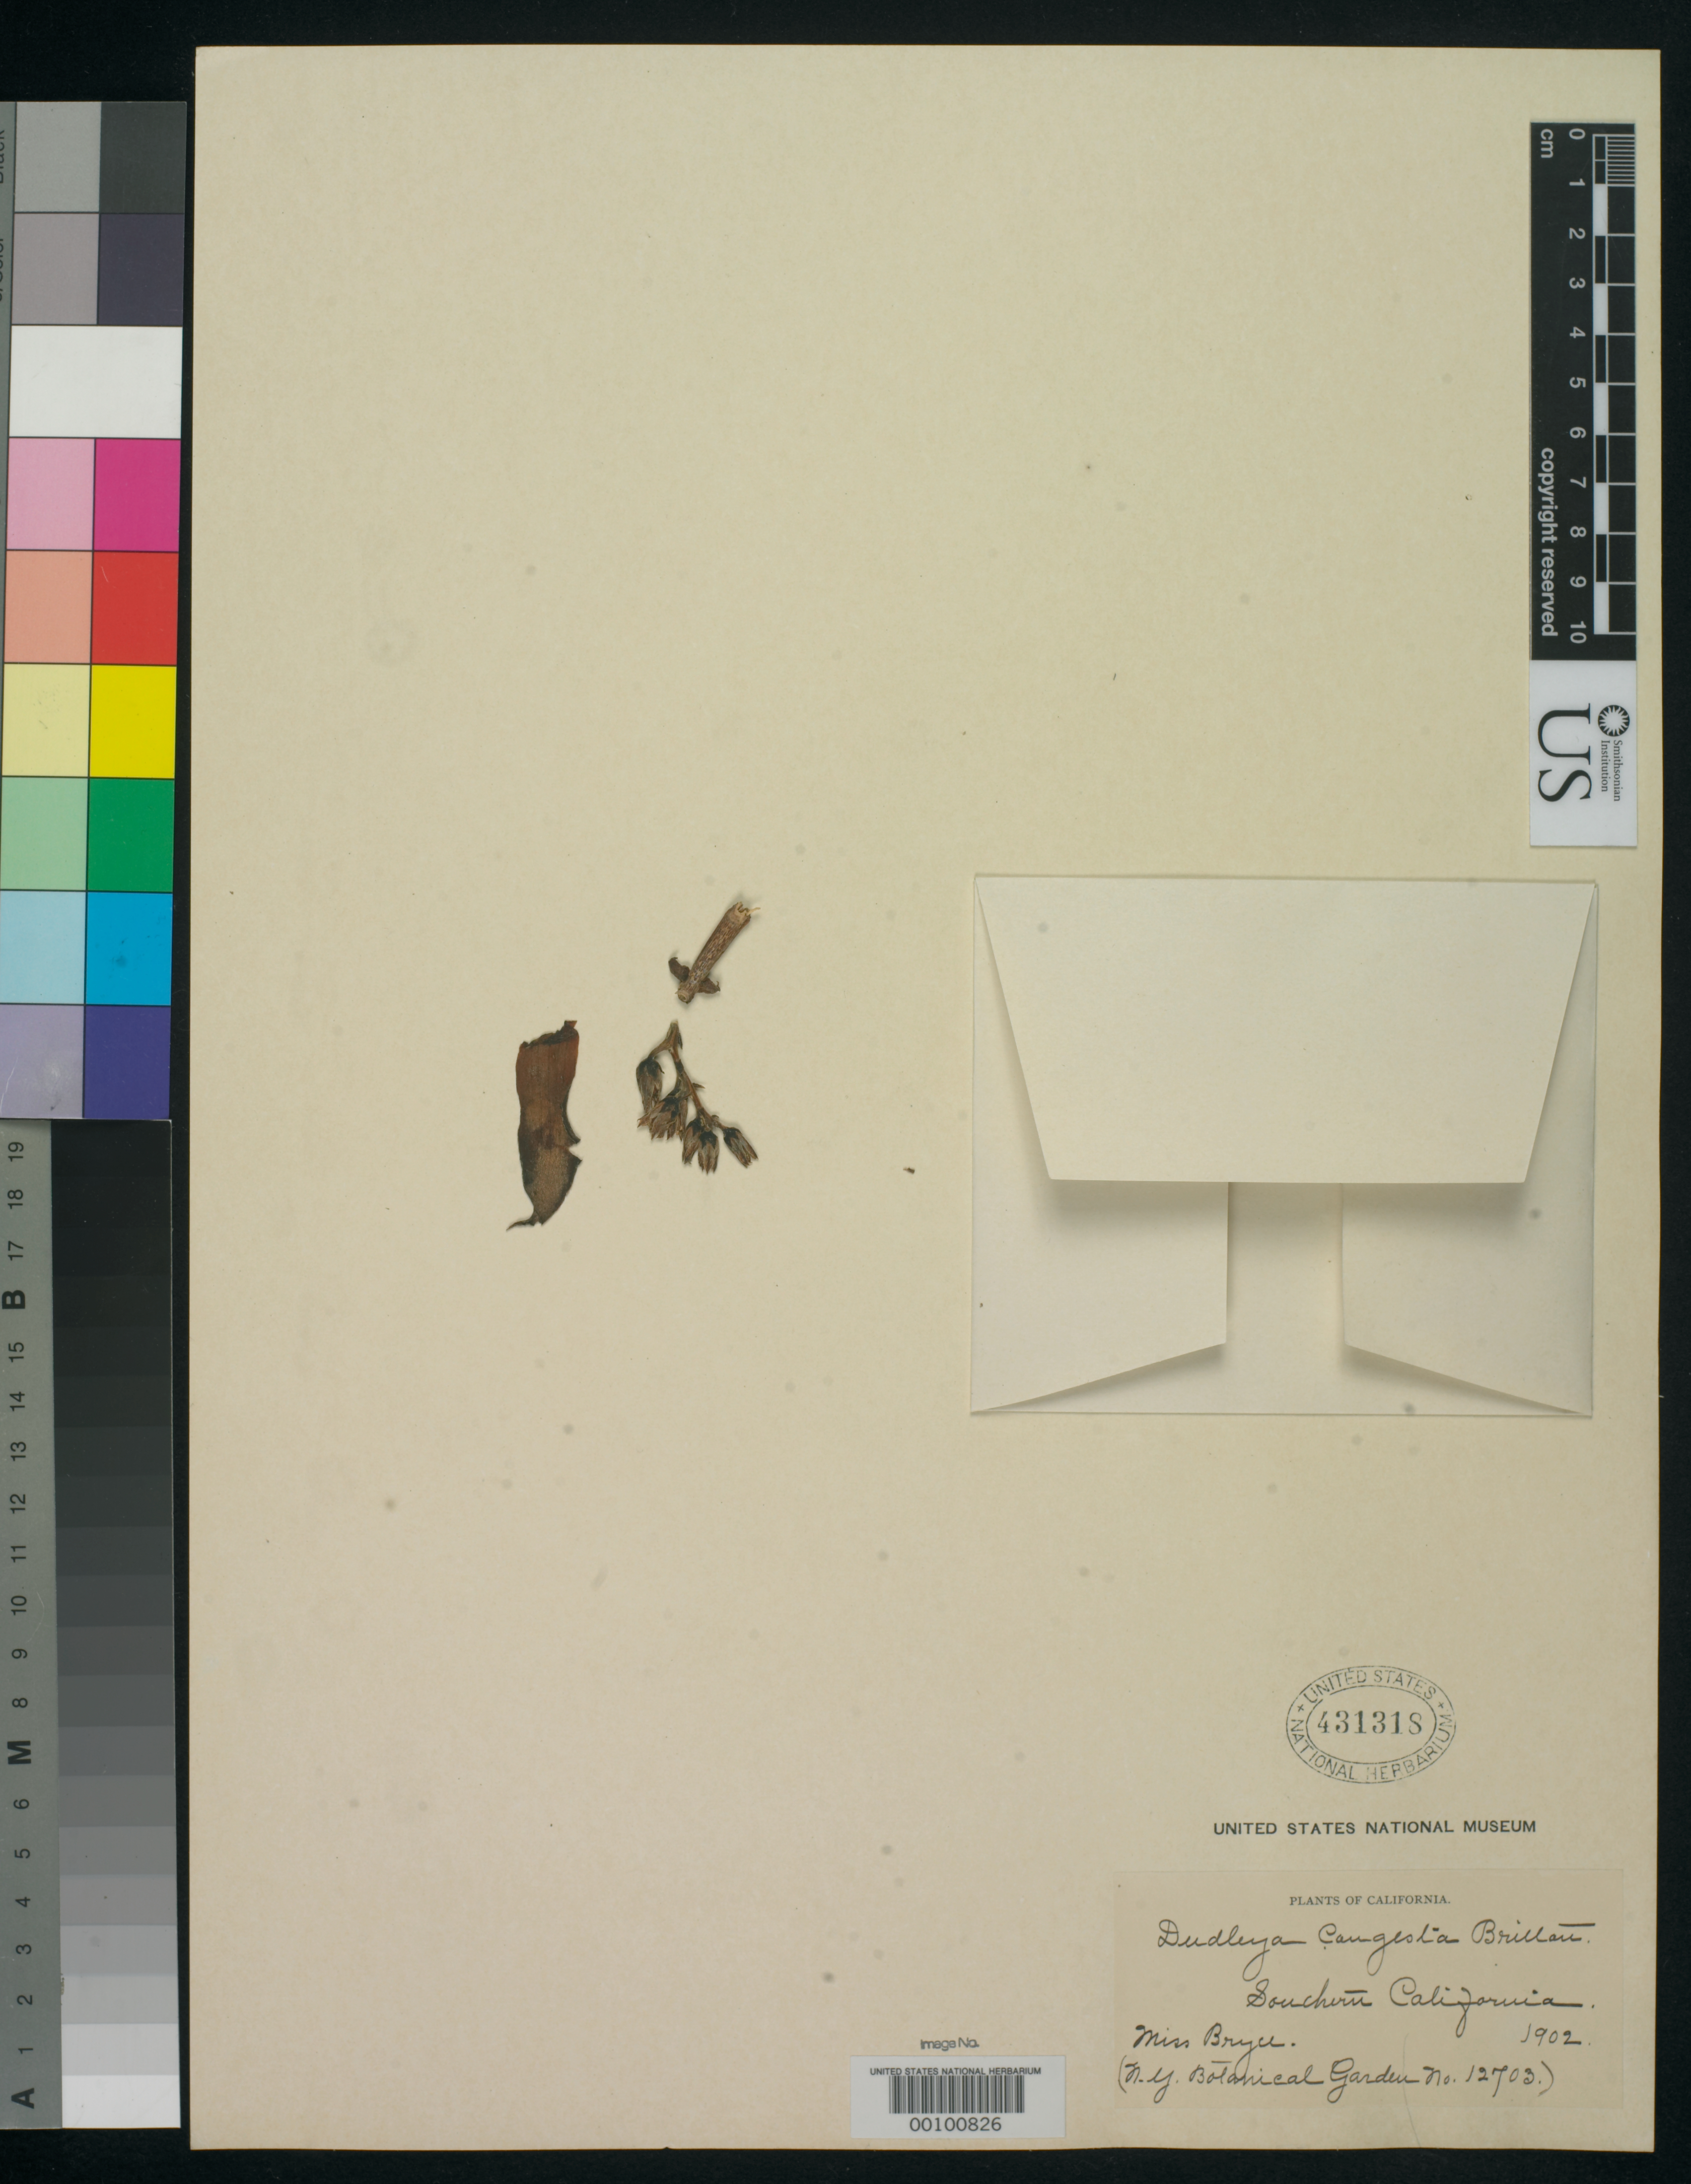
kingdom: Plantae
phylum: Tracheophyta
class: Magnoliopsida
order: Saxifragales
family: Crassulaceae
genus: Dudleya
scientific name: Dudleya congesta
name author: Britton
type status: Isotype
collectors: M. Bryce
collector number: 12703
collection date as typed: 1902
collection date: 1902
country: United States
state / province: California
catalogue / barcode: US 431318